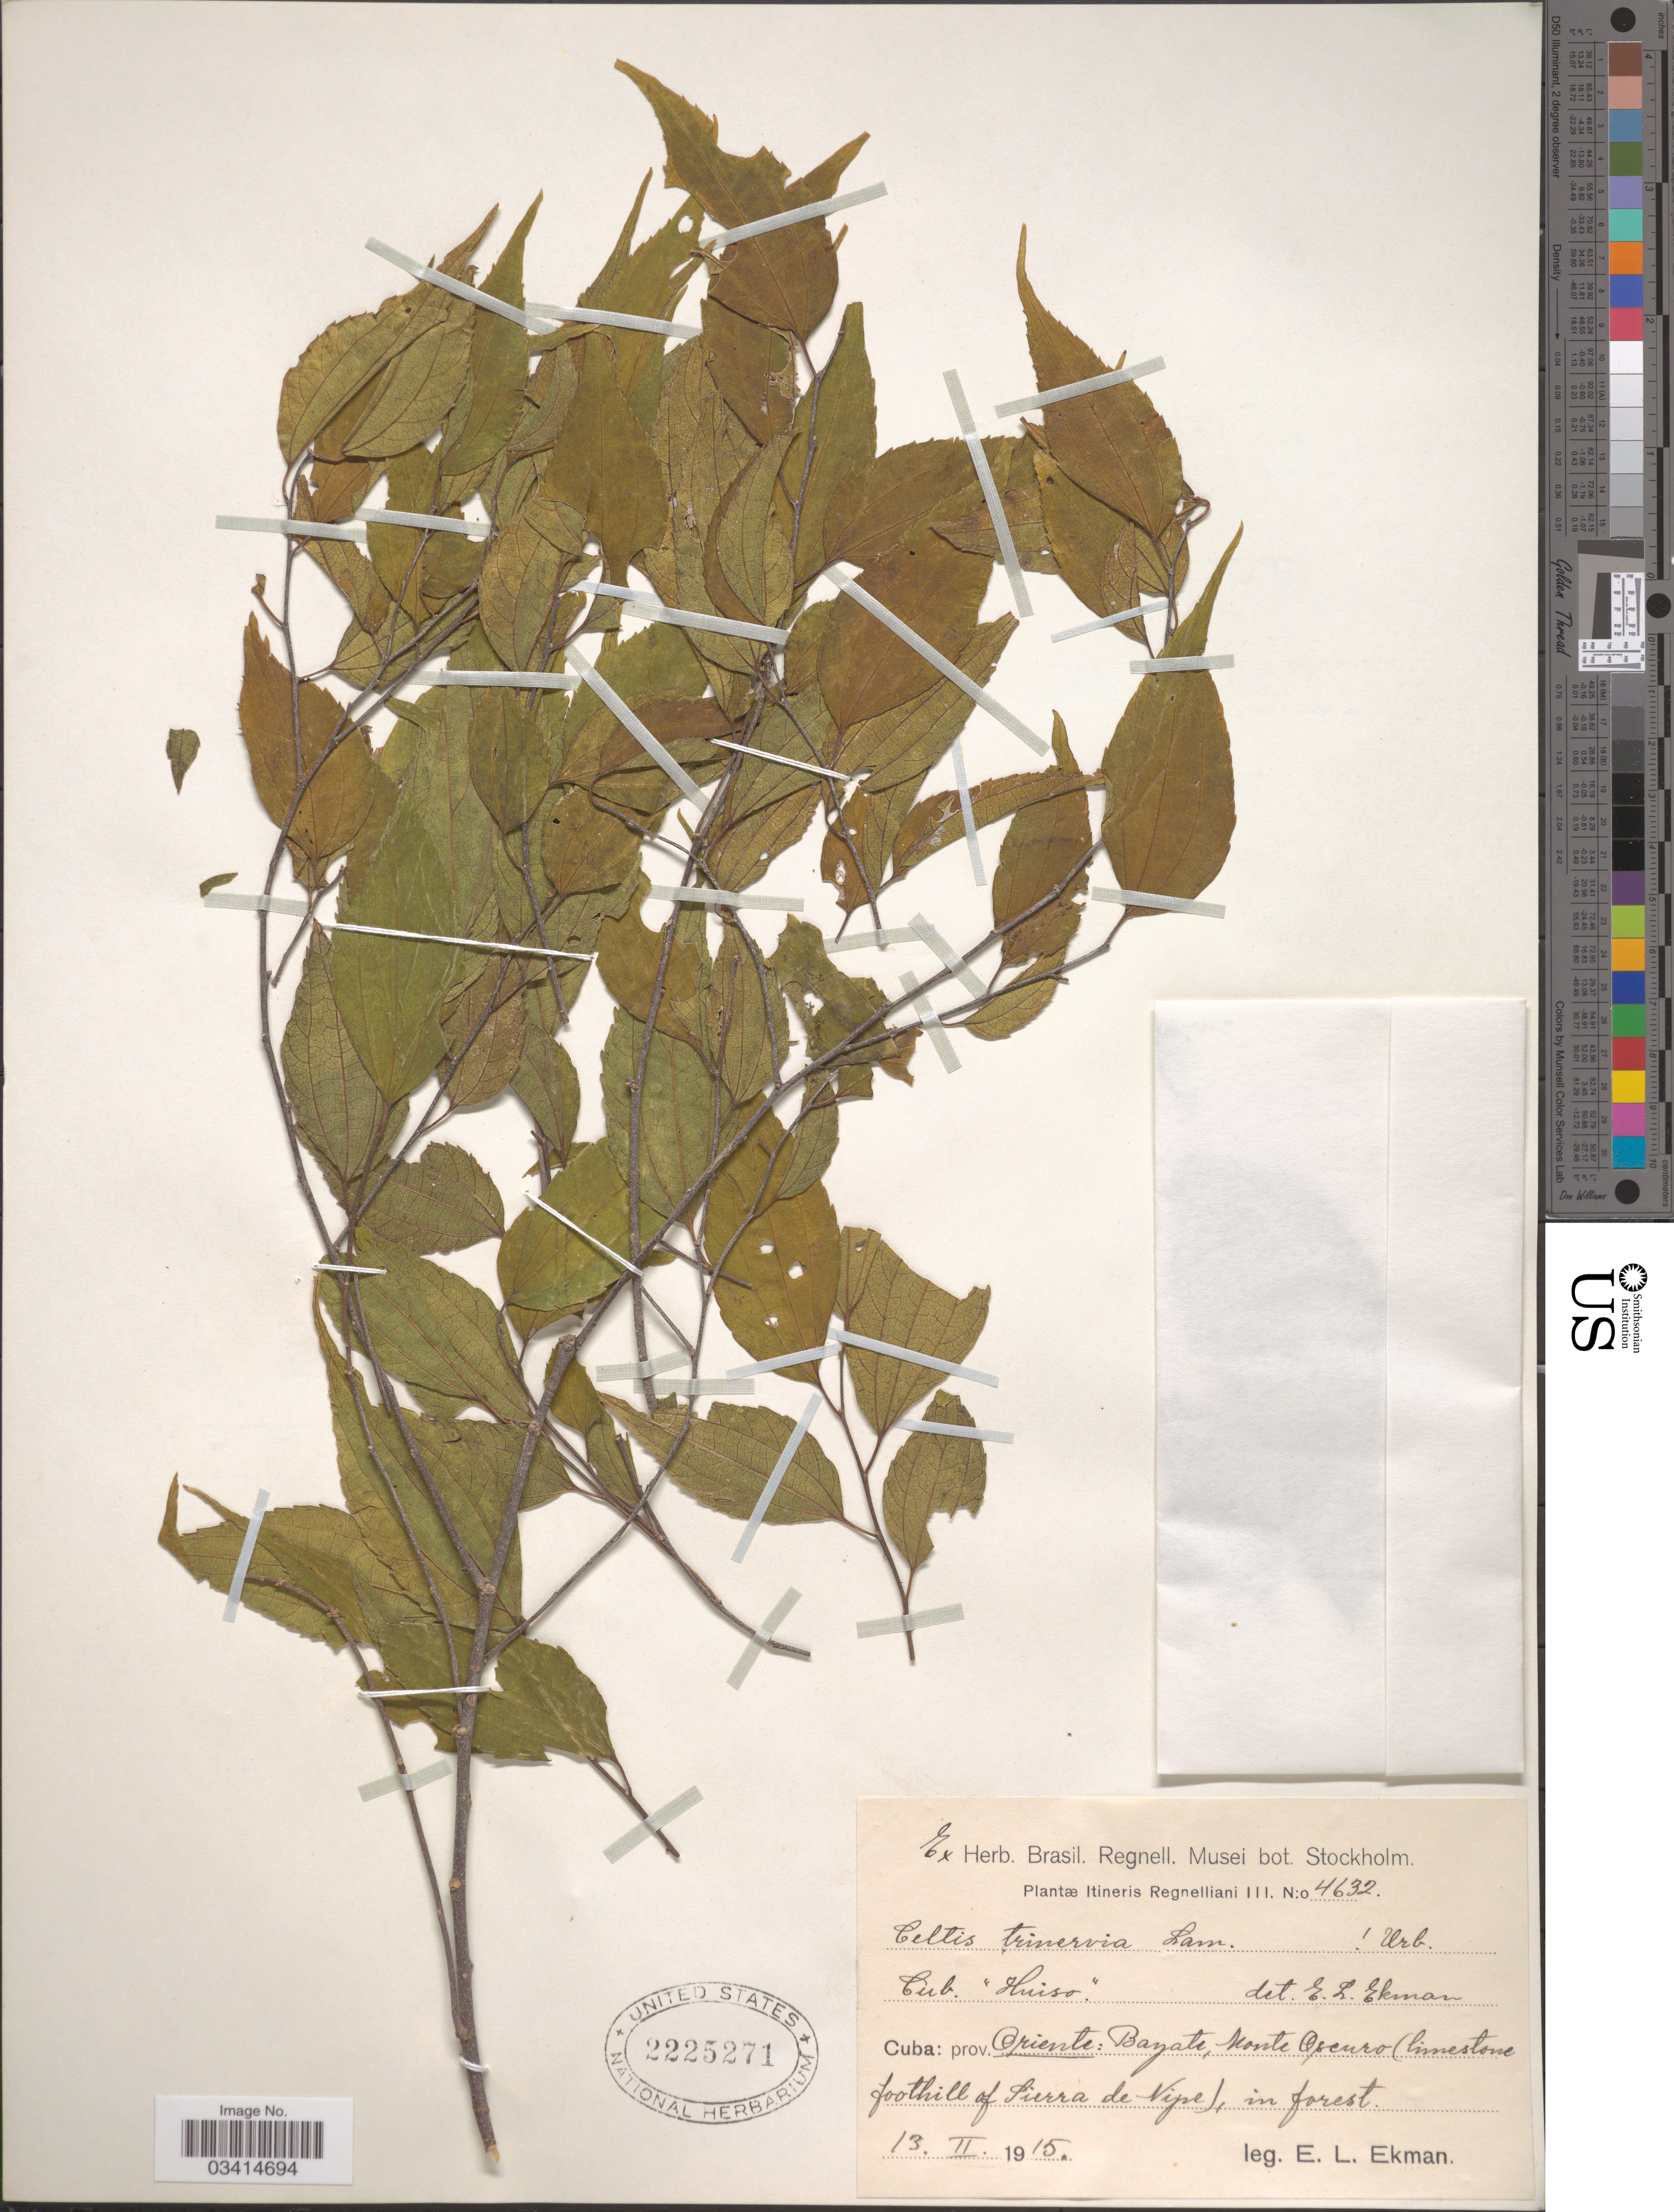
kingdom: Plantae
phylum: Tracheophyta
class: Magnoliopsida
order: Rosales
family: Cannabaceae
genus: Celtis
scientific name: Celtis trinervia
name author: Lam.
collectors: E. L. Ekman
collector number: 4632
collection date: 1915-02-13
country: Cuba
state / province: Oriente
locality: Bayate, Monte Oscuro (limestone foothill of Sierra de Vipe), in forest.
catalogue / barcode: US 2225271